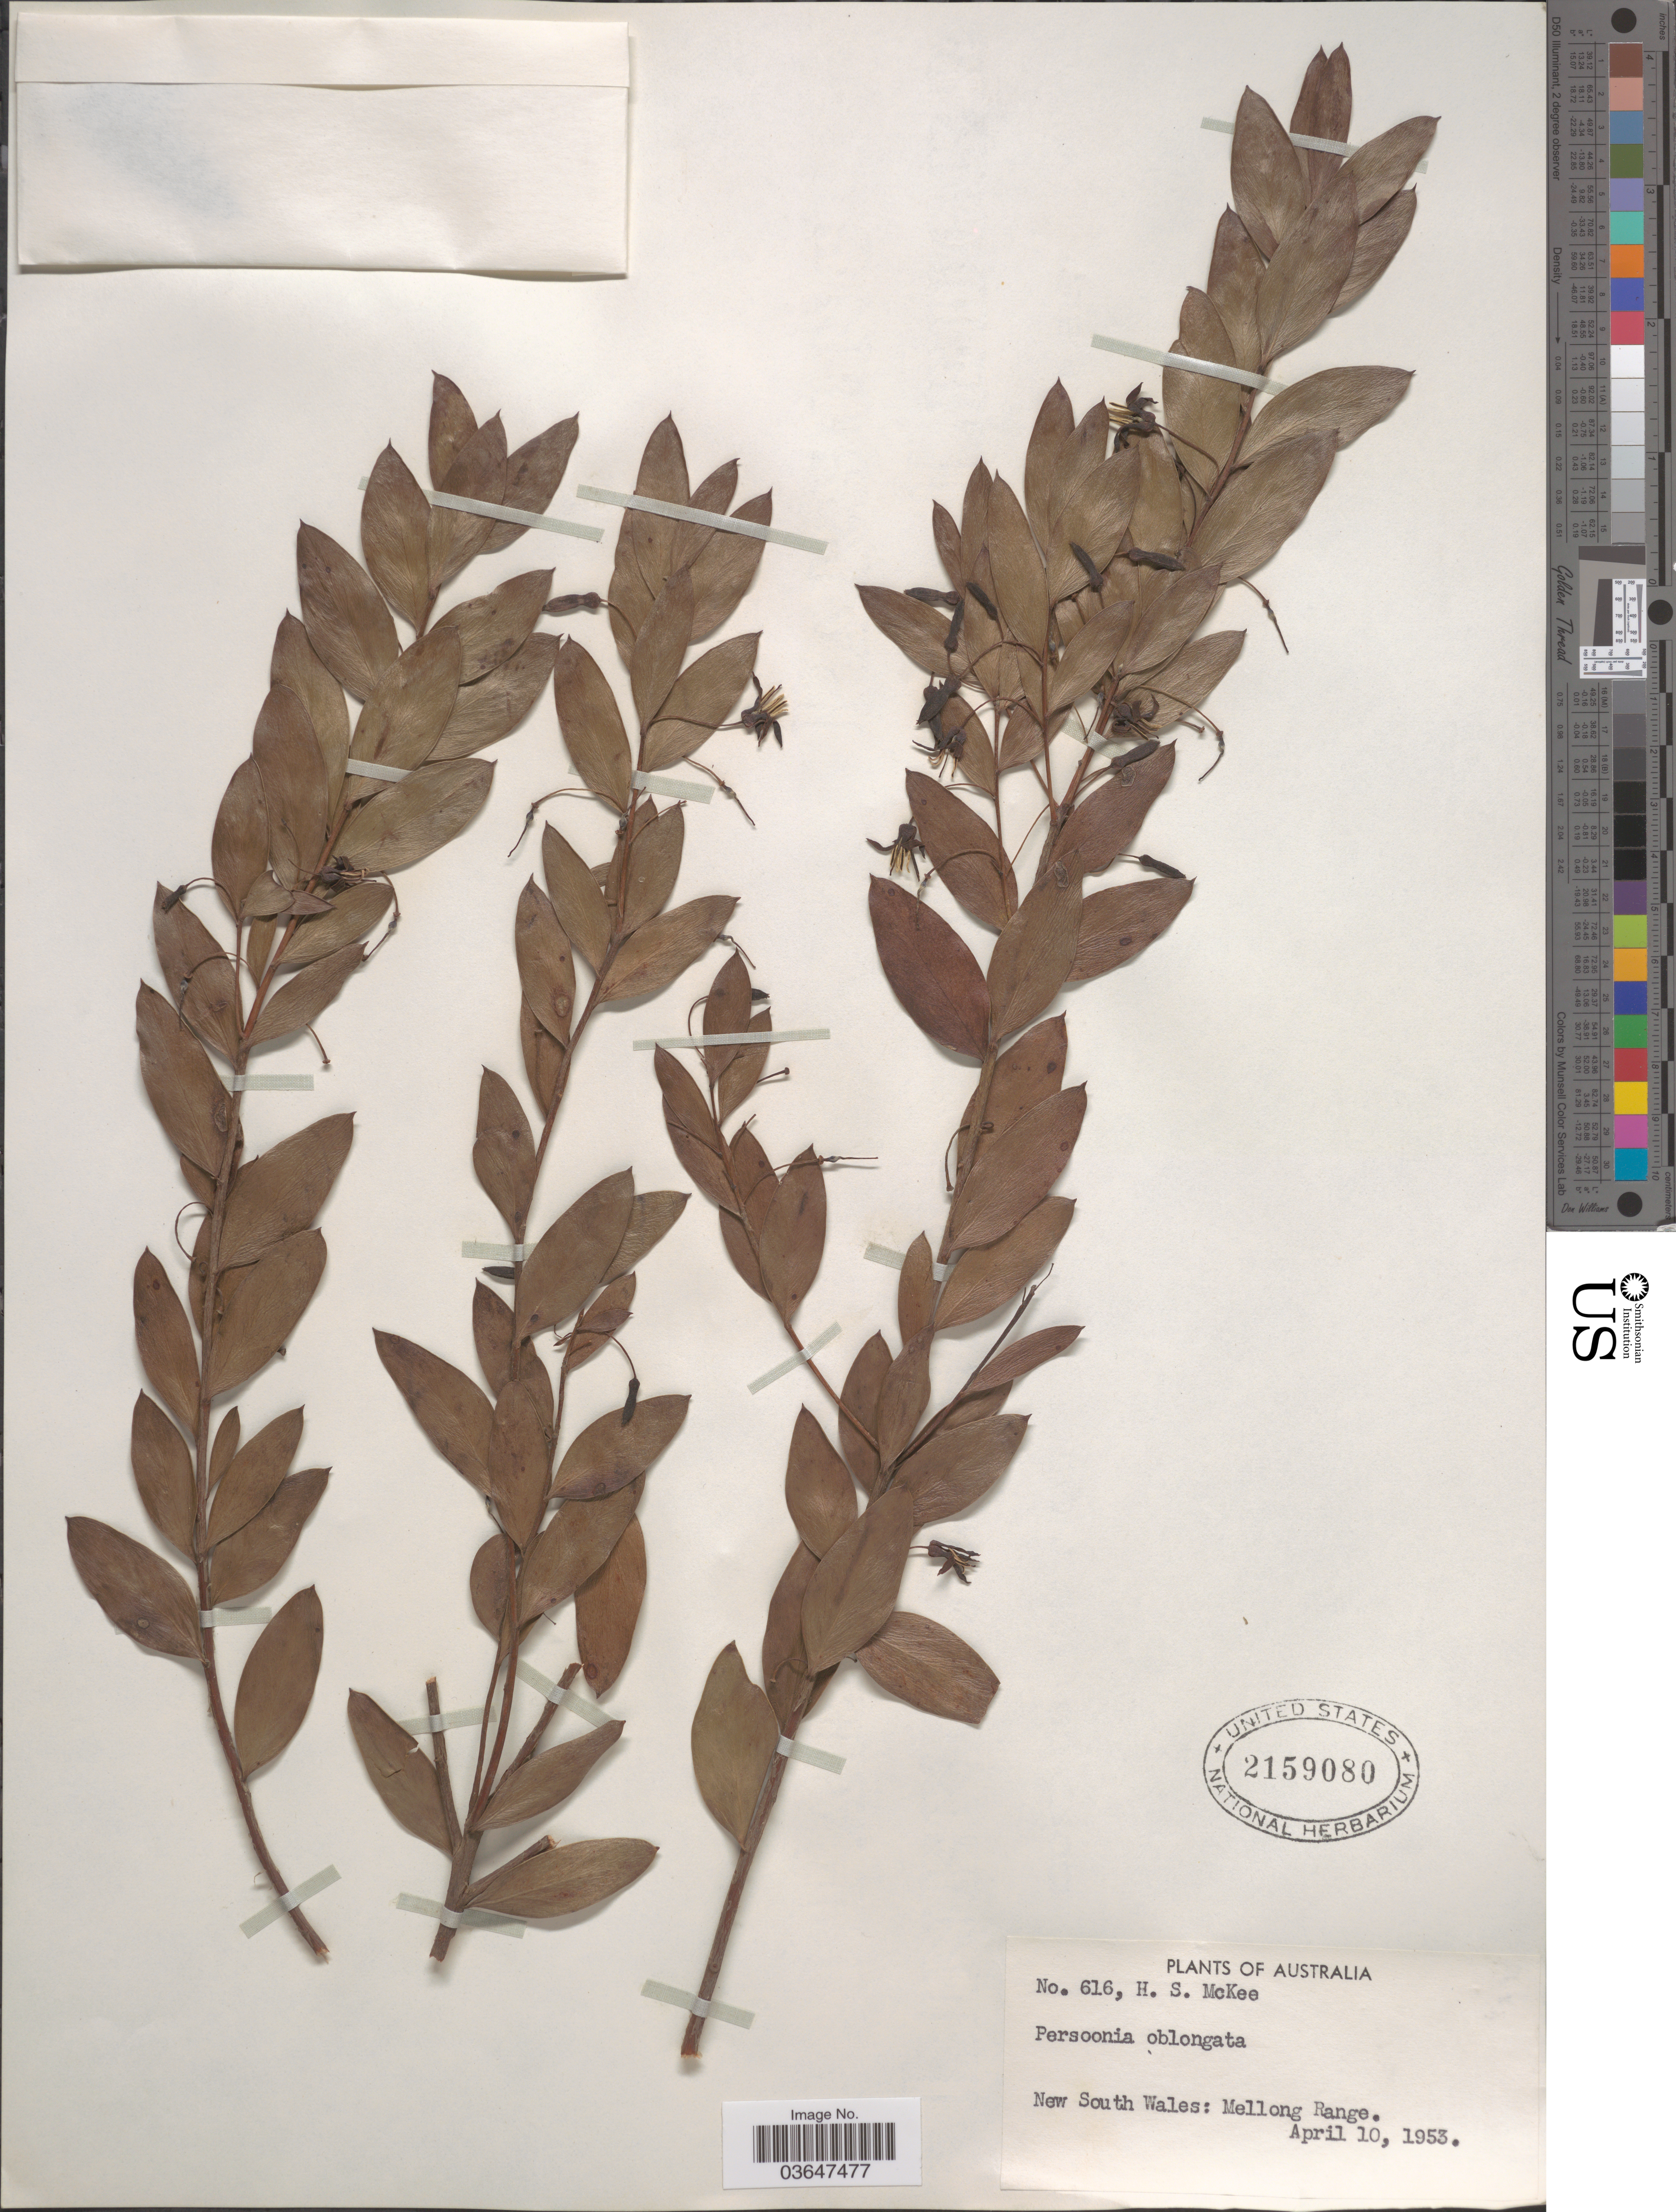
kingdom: Plantae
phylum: Tracheophyta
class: Magnoliopsida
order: Proteales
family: Proteaceae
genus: Persoonia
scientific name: Persoonia oblongata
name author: A. Cunn. ex R. Br.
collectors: H. S. McKee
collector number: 616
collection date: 1953-04-10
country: Australia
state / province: New South Wales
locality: Mellong Range.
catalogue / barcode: US 2159080